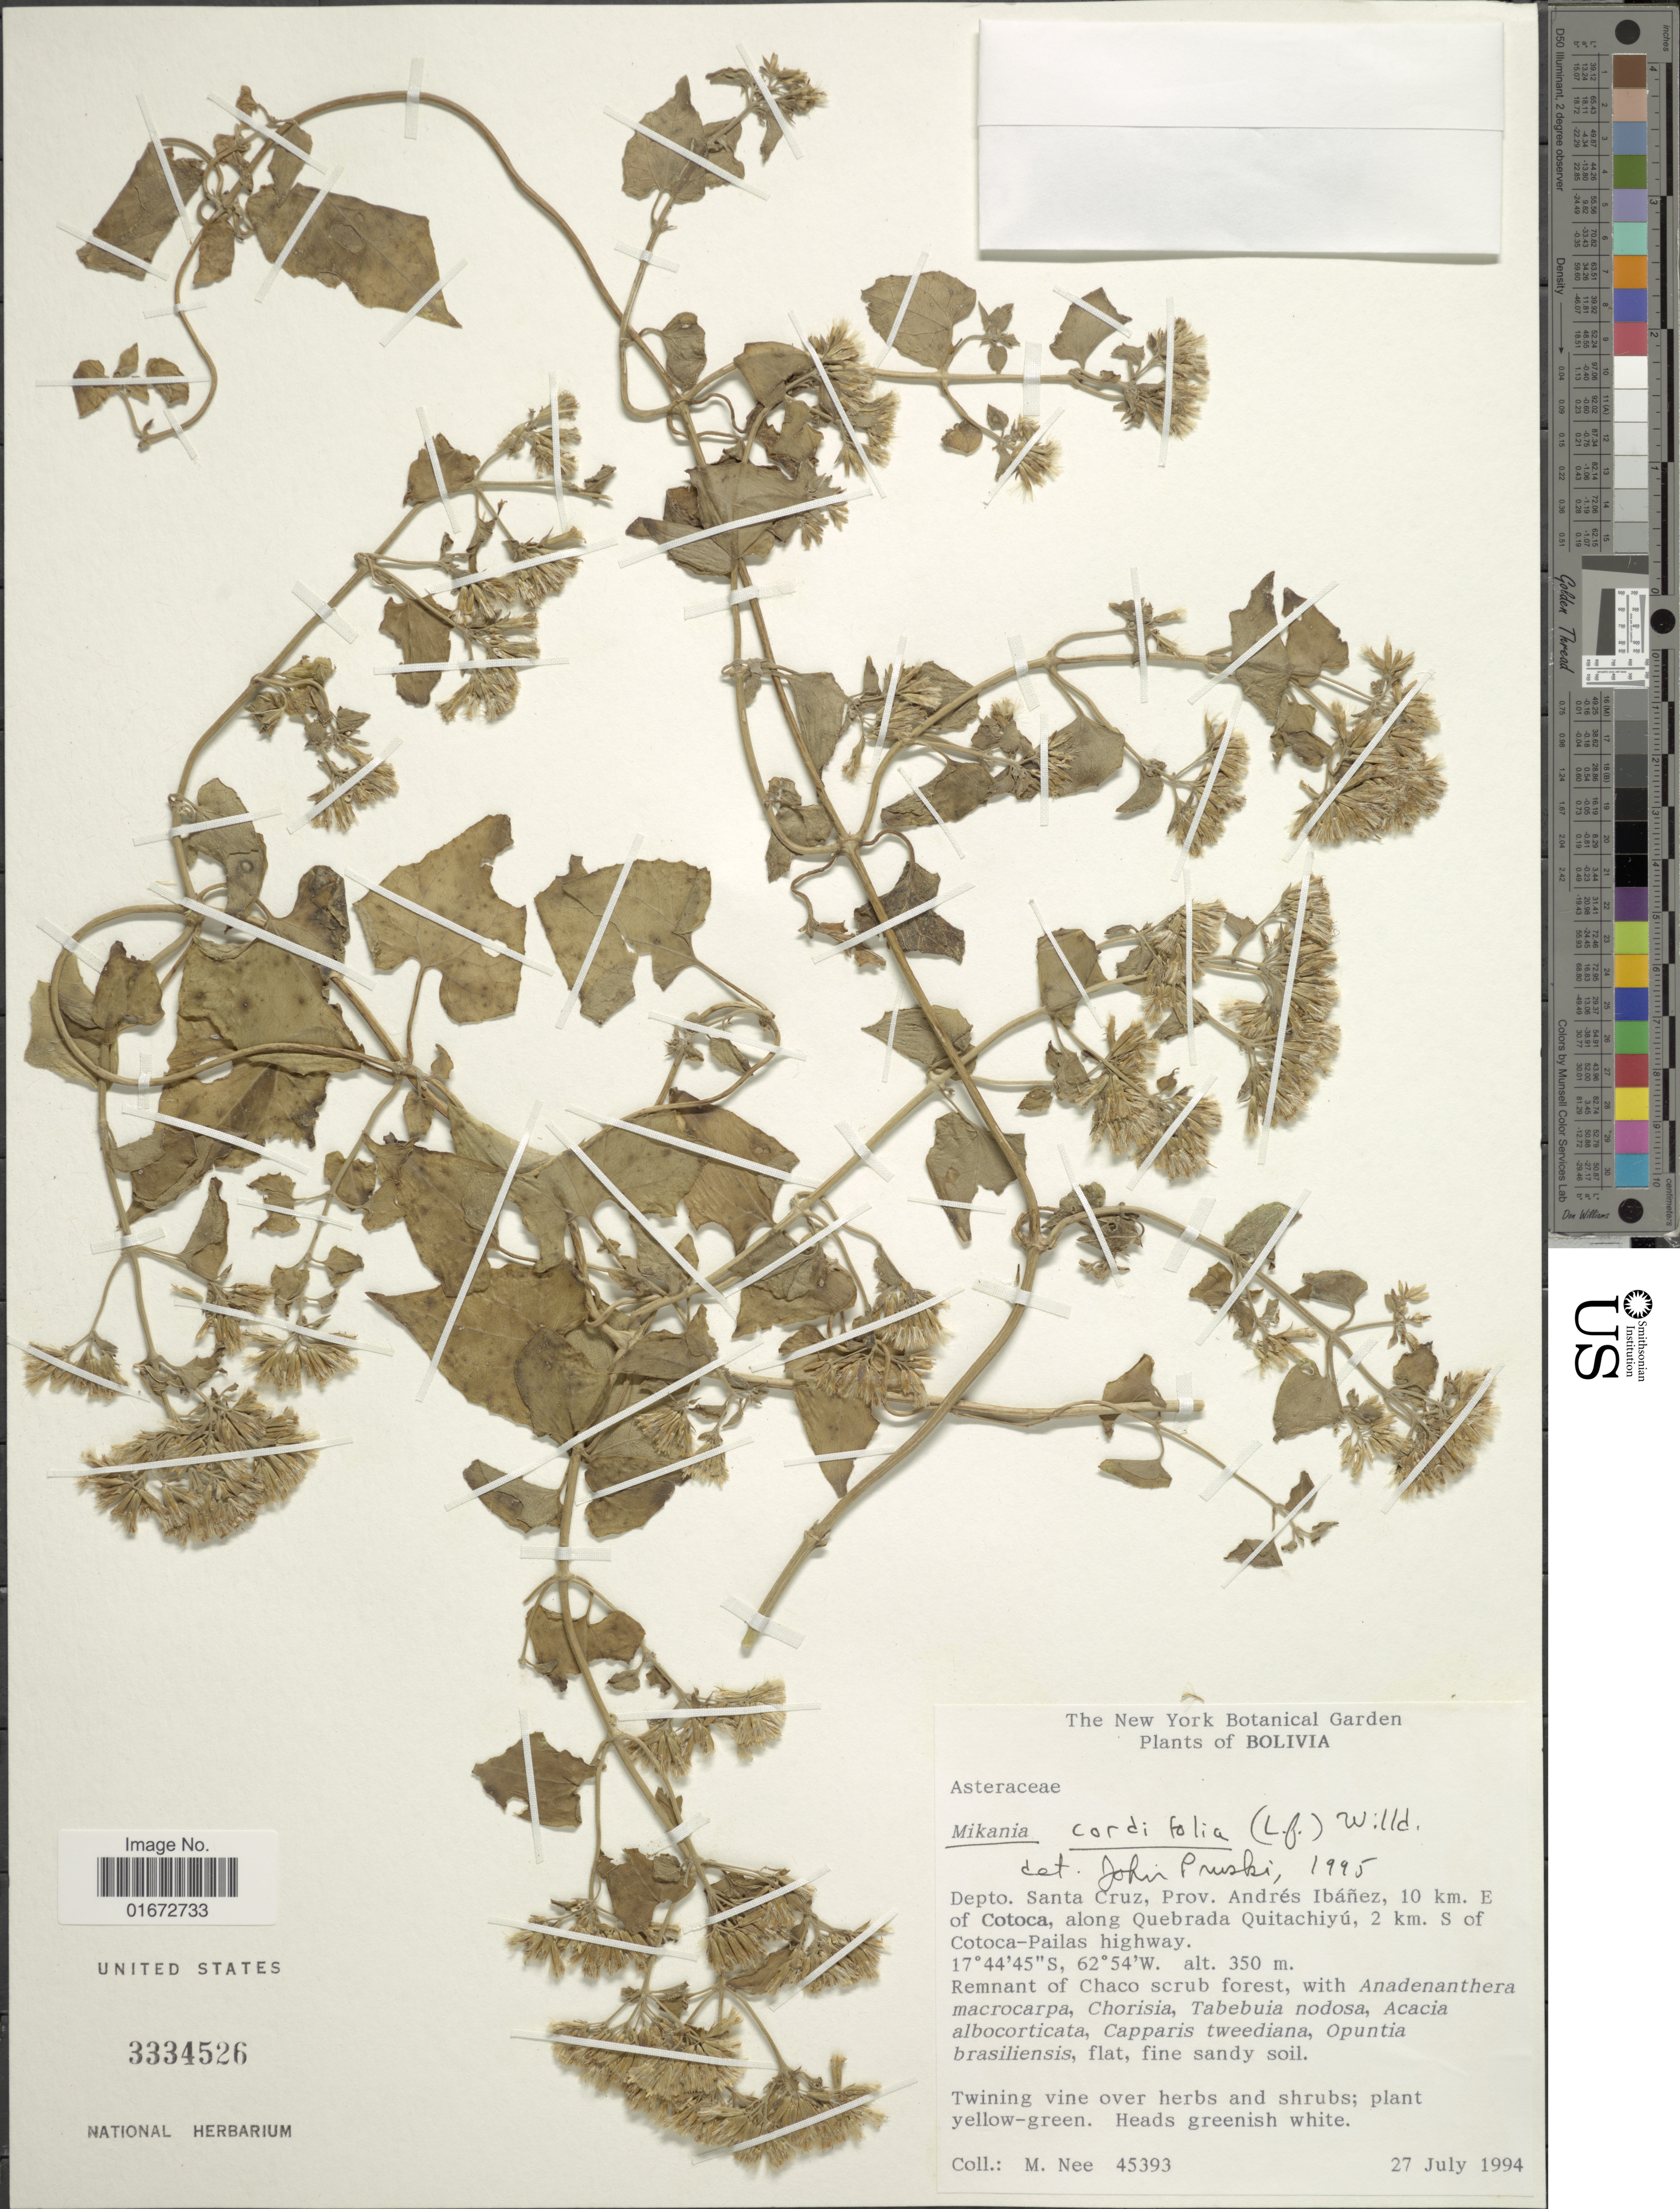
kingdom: Plantae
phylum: Tracheophyta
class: Magnoliopsida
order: Asterales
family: Asteraceae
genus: Mikania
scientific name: Mikania cordifolia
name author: Kunth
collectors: M. Nee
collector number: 45393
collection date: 1994-07-27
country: Bolivia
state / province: Santa Cruz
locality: Depto. Santa Cruz, Prov. Andrés Ibáñez, 10 km. E of Cotoca, along Quebrada Quitachiyú, 2 km. S of Cotoca-Pailas highway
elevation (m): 350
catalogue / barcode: US 3334526